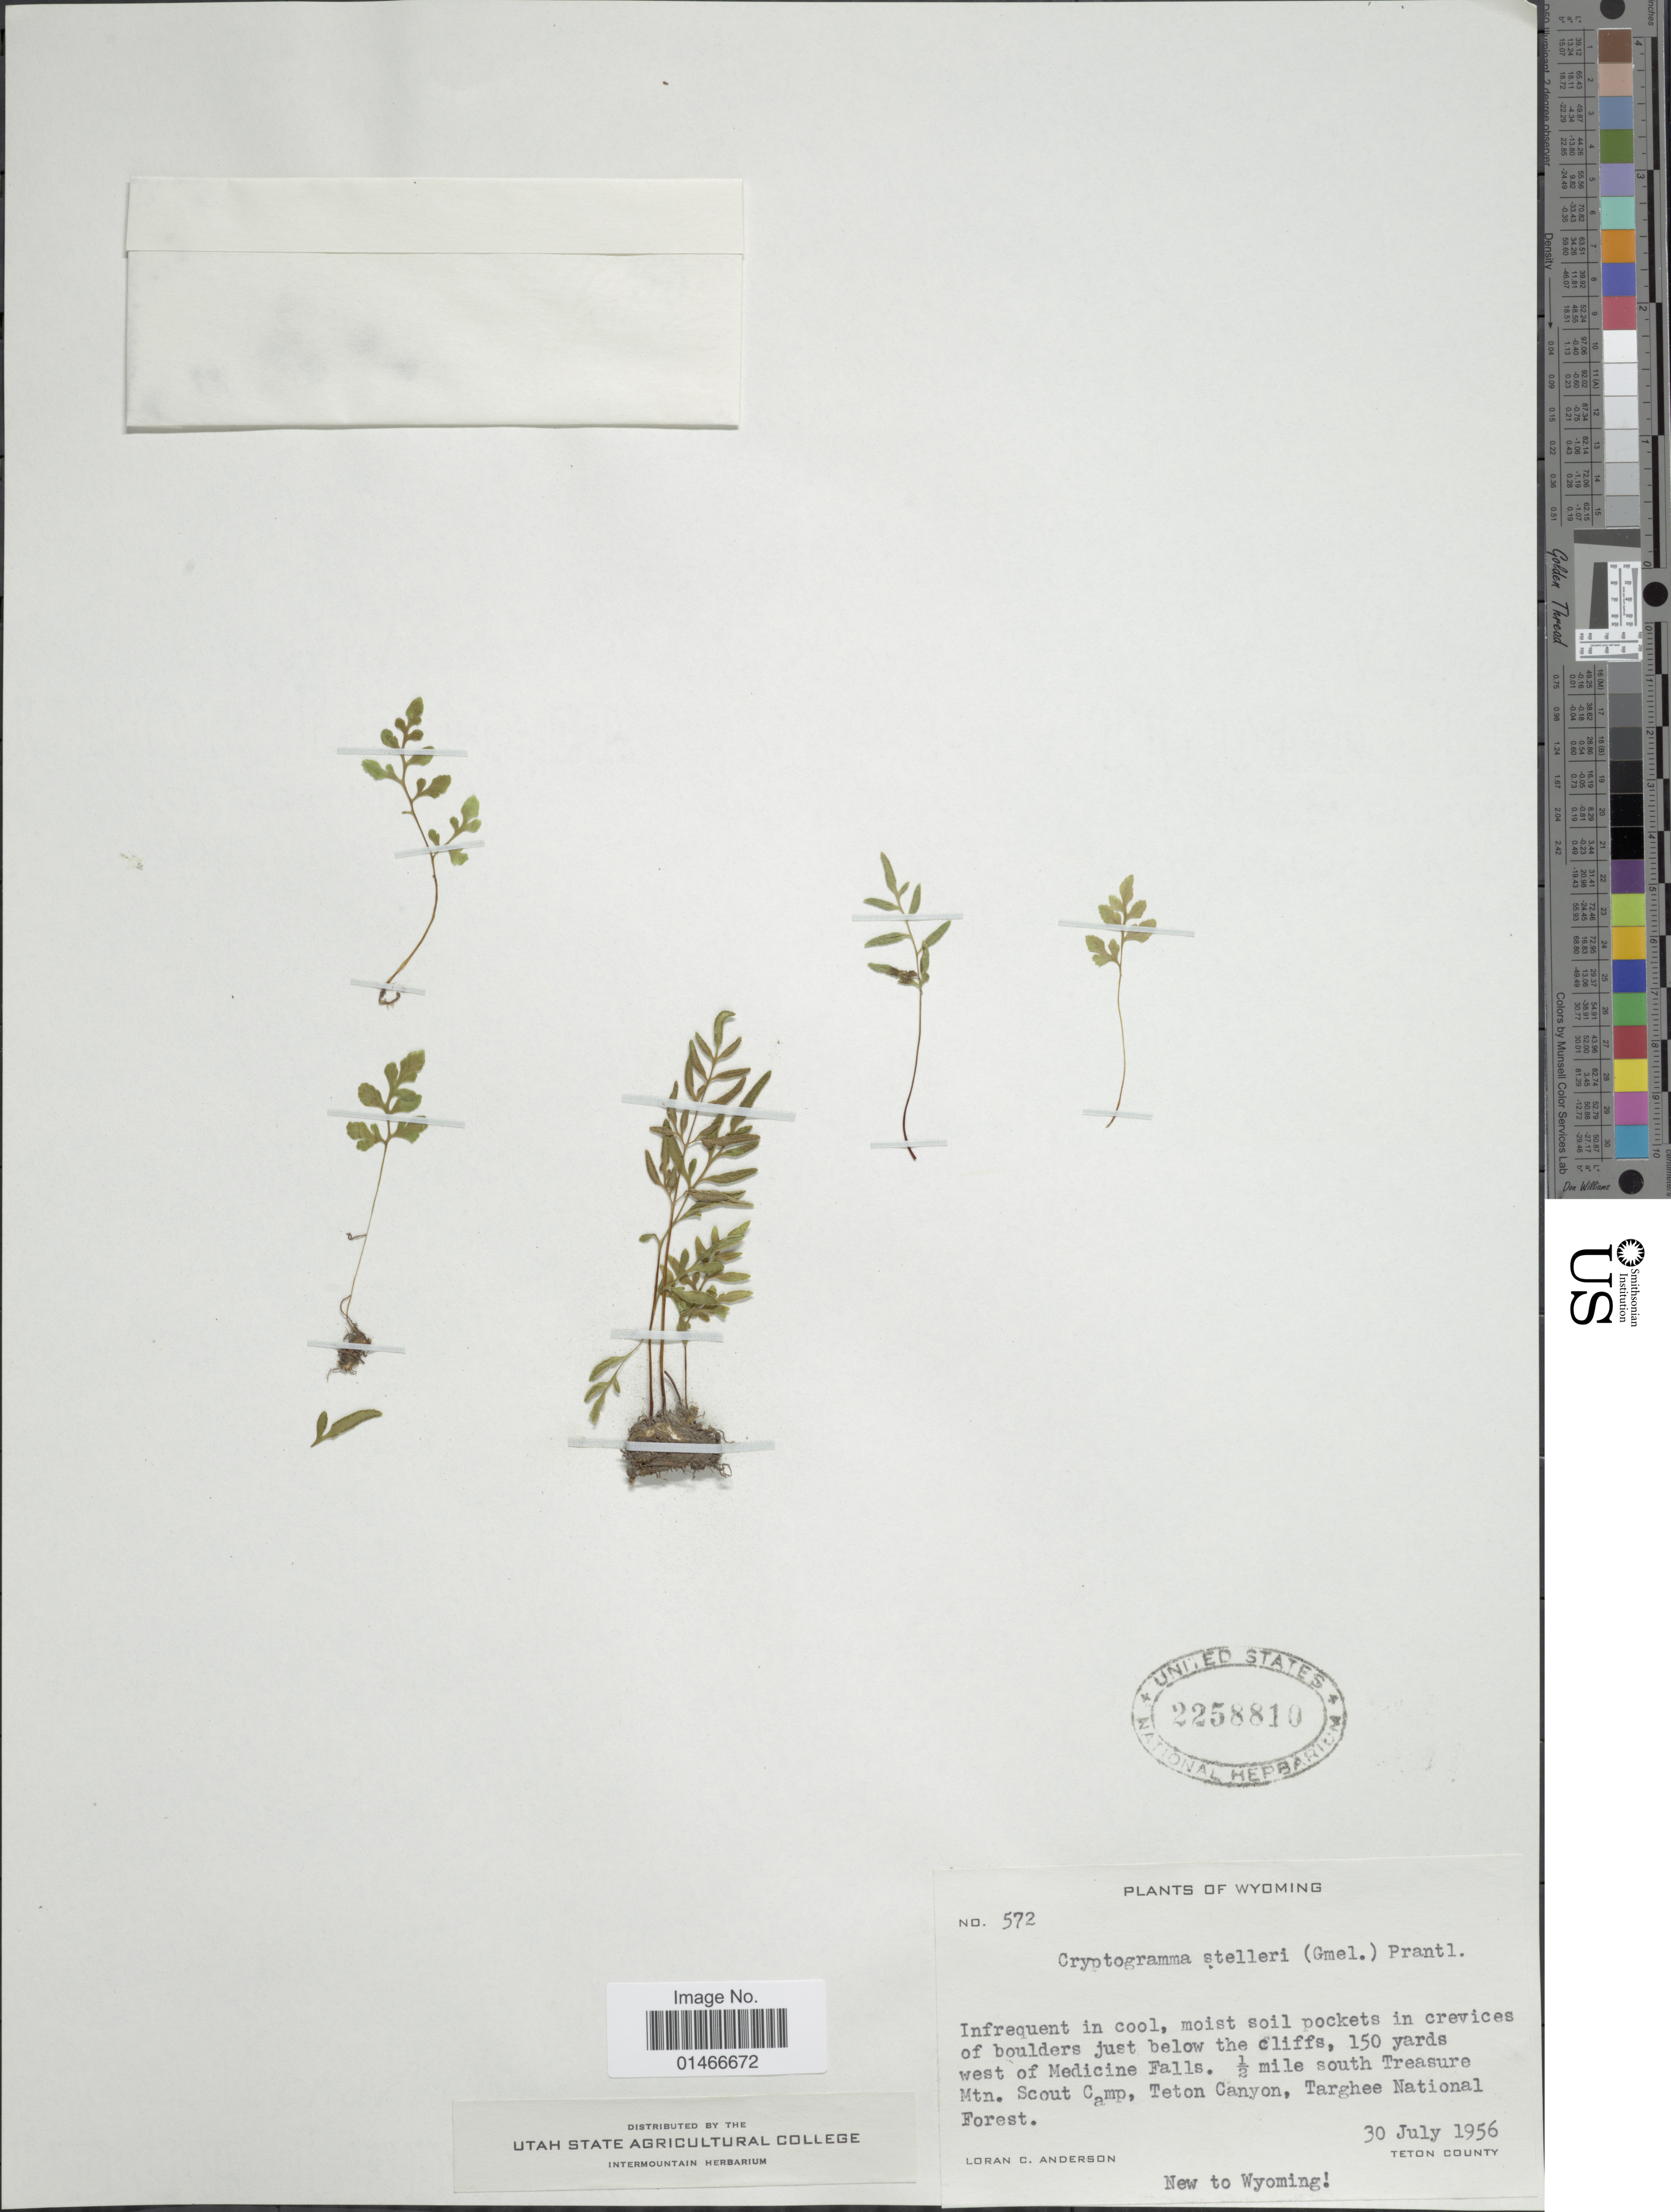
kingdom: Plantae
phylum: Tracheophyta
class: Polypodiopsida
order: Polypodiales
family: Pteridaceae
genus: Cryptogramma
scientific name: Cryptogramma stelleri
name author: (S.G. Gmel.) Prantl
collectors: L. C. Anderson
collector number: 572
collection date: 1956-07-30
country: United States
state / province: Wyoming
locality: In crevices of boulders just below the cliffs, 150 yards west of Medicine Falls. ½ mile south Treasure Mtn. Scout Camp, Teton Canyon, Targhee National Forest. Teton County.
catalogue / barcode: US 2258810